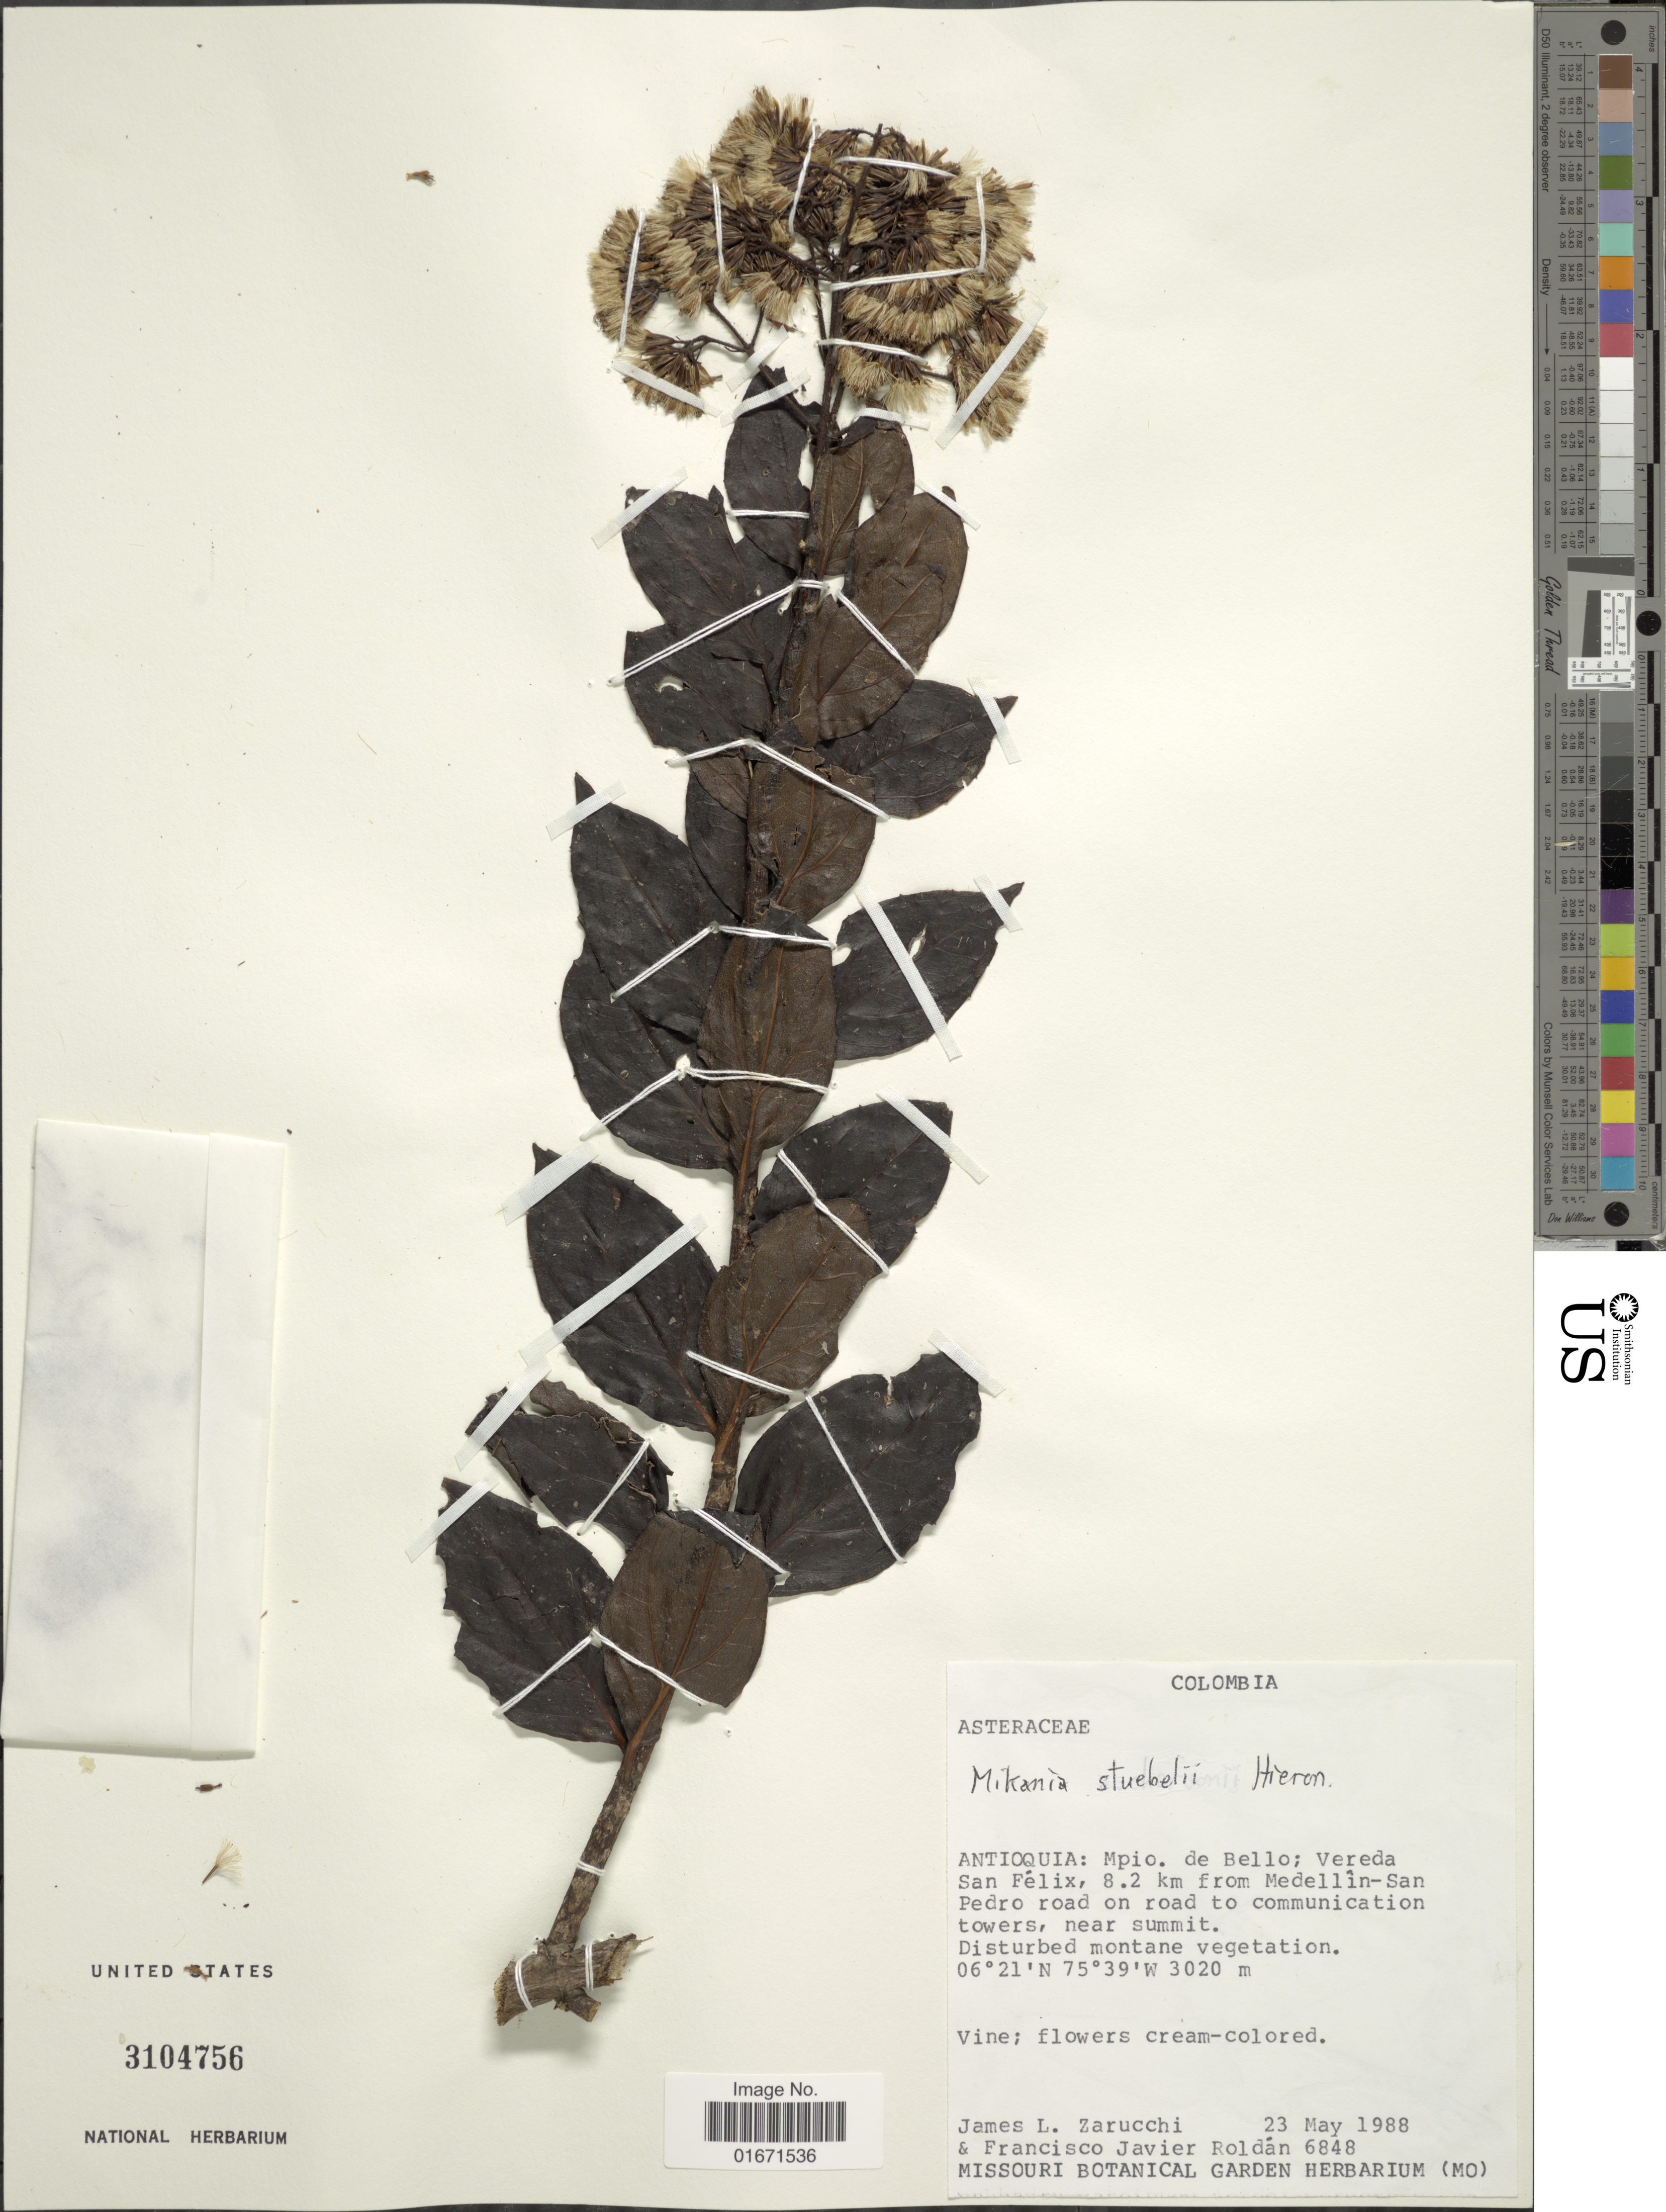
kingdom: Plantae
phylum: Tracheophyta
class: Magnoliopsida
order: Asterales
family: Asteraceae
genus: Mikania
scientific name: Mikania stuebelii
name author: Hieron.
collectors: J. L. Zarucchi & F. J. Roldán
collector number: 6848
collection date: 1988-05-23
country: Colombia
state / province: Antioquia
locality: Antioquia: Mpio. de Bello; Vereda San Félix, 8.2 km from Medellín-San Pedro road on road to communication towers, near summit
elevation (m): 3020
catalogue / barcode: US 3104756